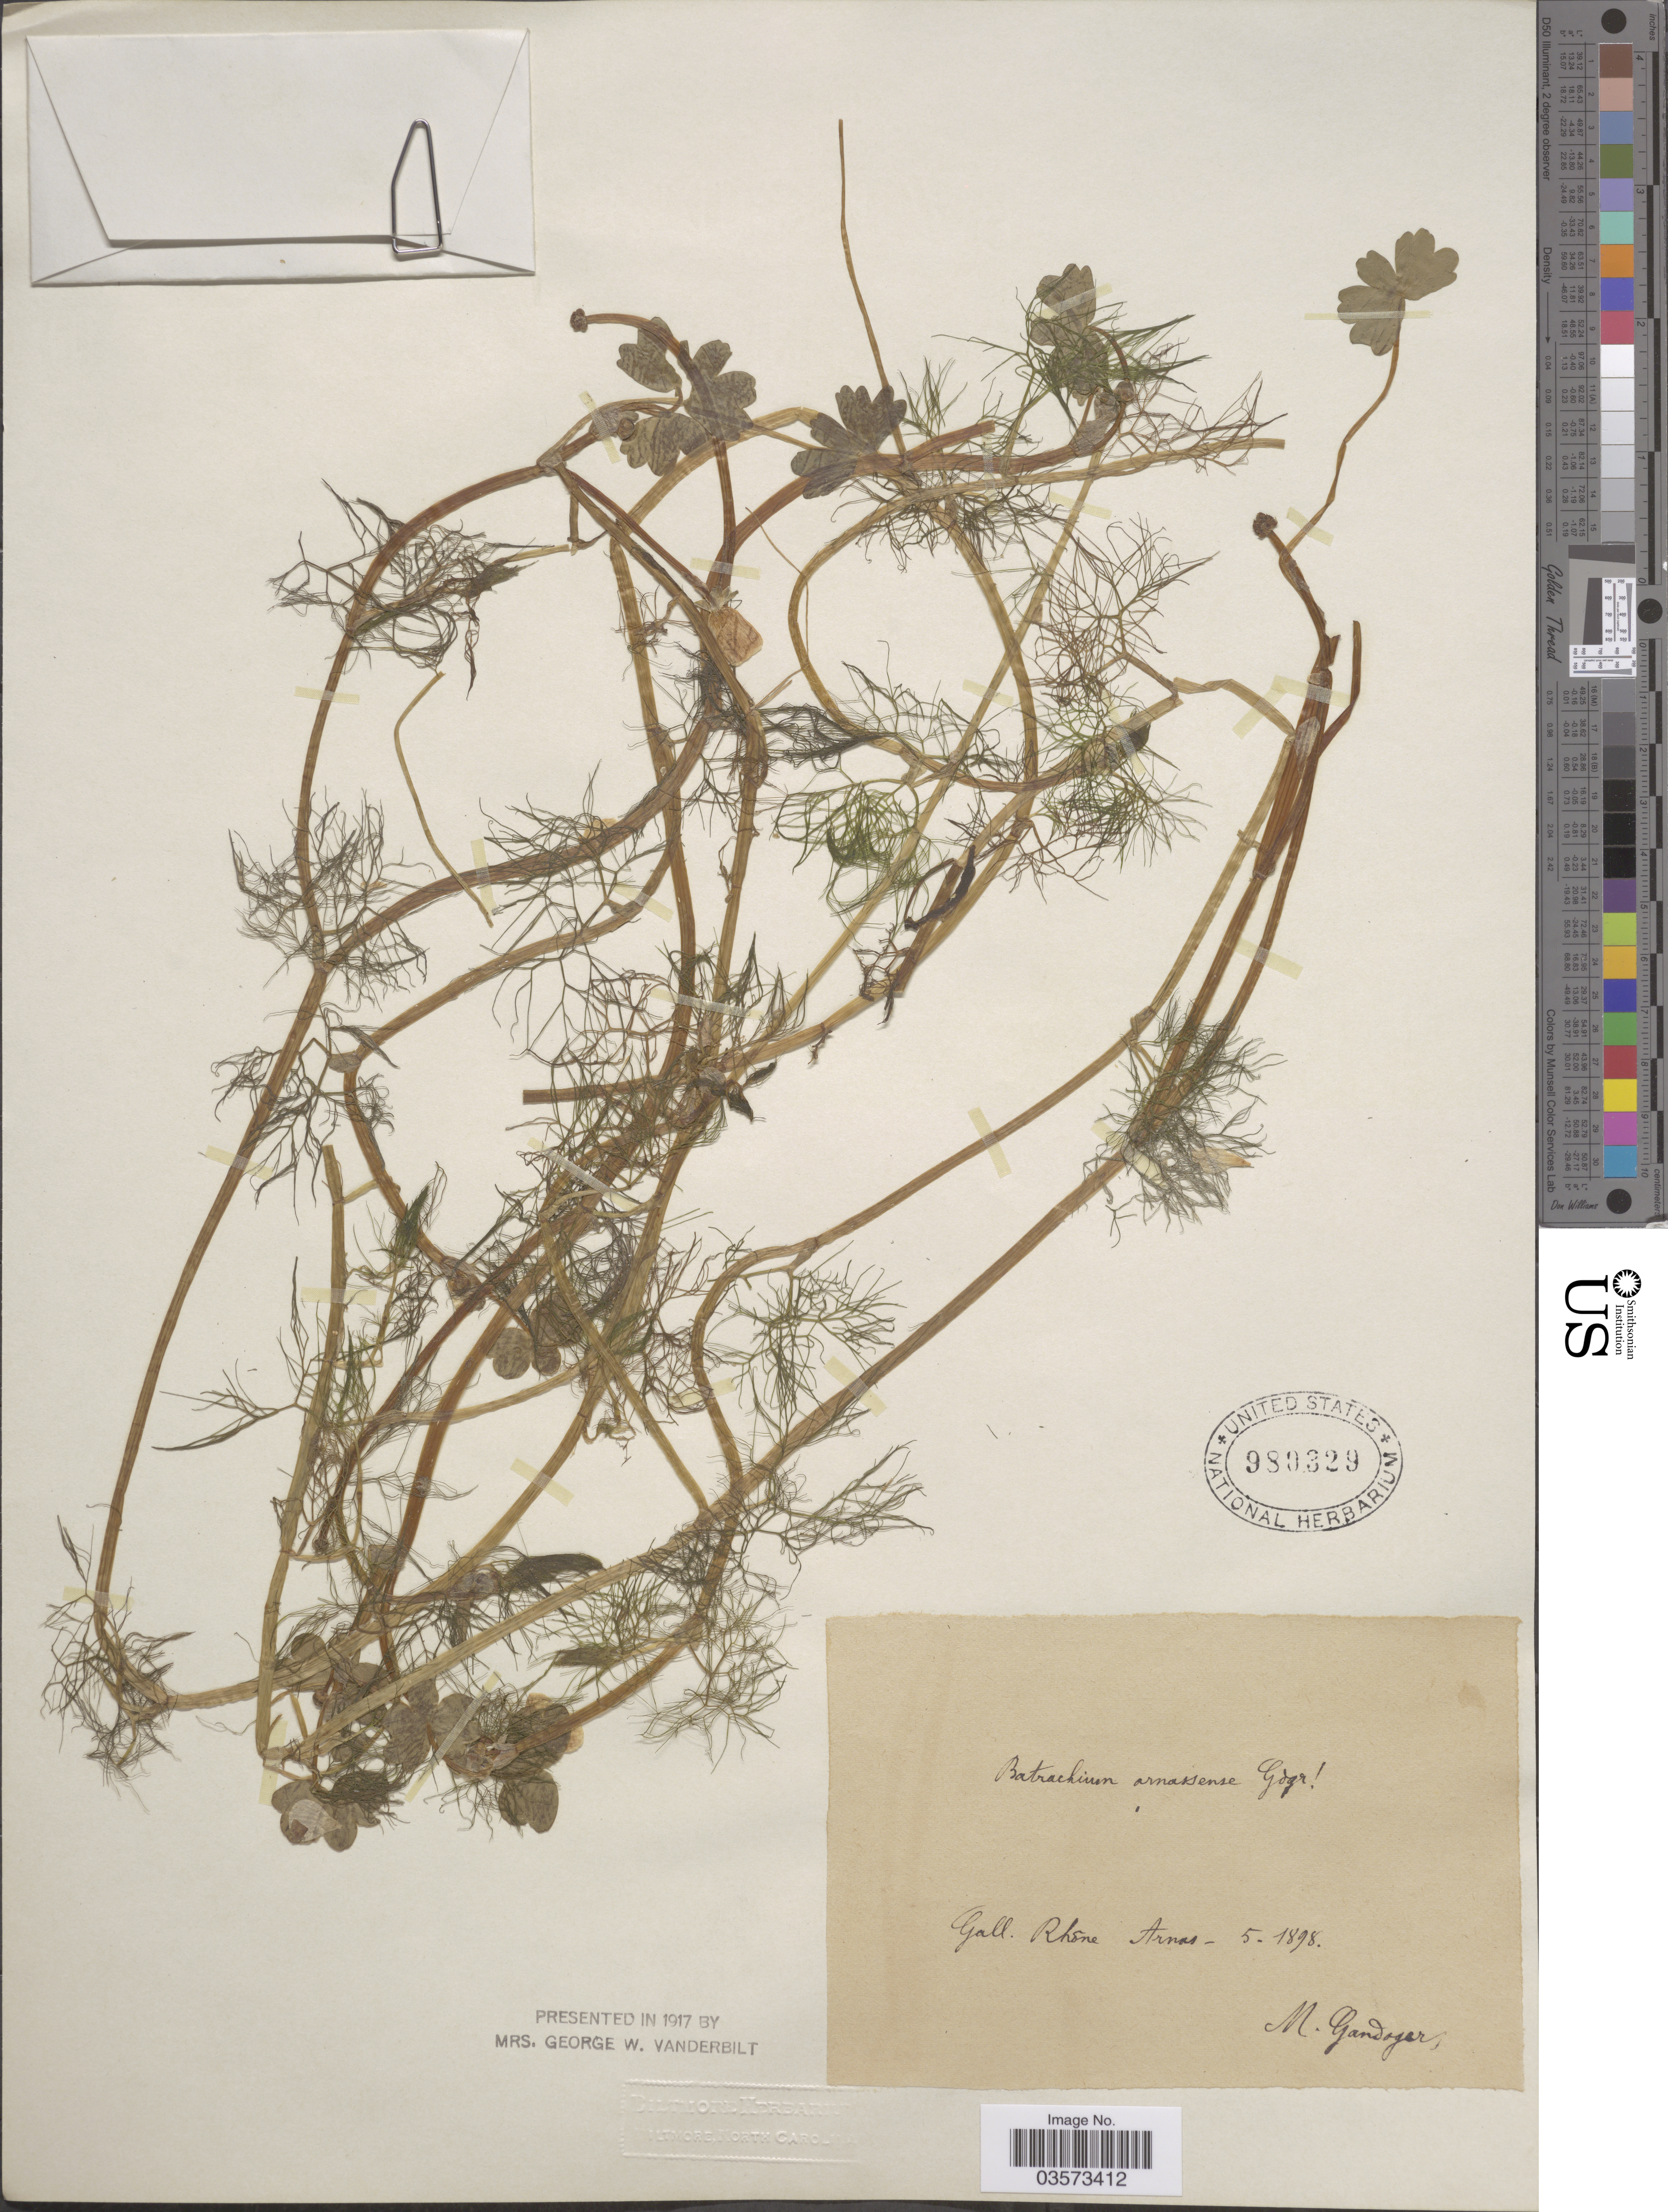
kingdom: Plantae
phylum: Tracheophyta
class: Magnoliopsida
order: Ranunculales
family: Ranunculaceae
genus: Ranunculus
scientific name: Ranunculus peltatus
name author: Schrank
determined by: Strong, Mark T., (BOT), Smithsonian Institution - National Museum of Natural History (UNITED STATES)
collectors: M. Gandoger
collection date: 1898-05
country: France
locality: Gall. Rhöne.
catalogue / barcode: US 980329